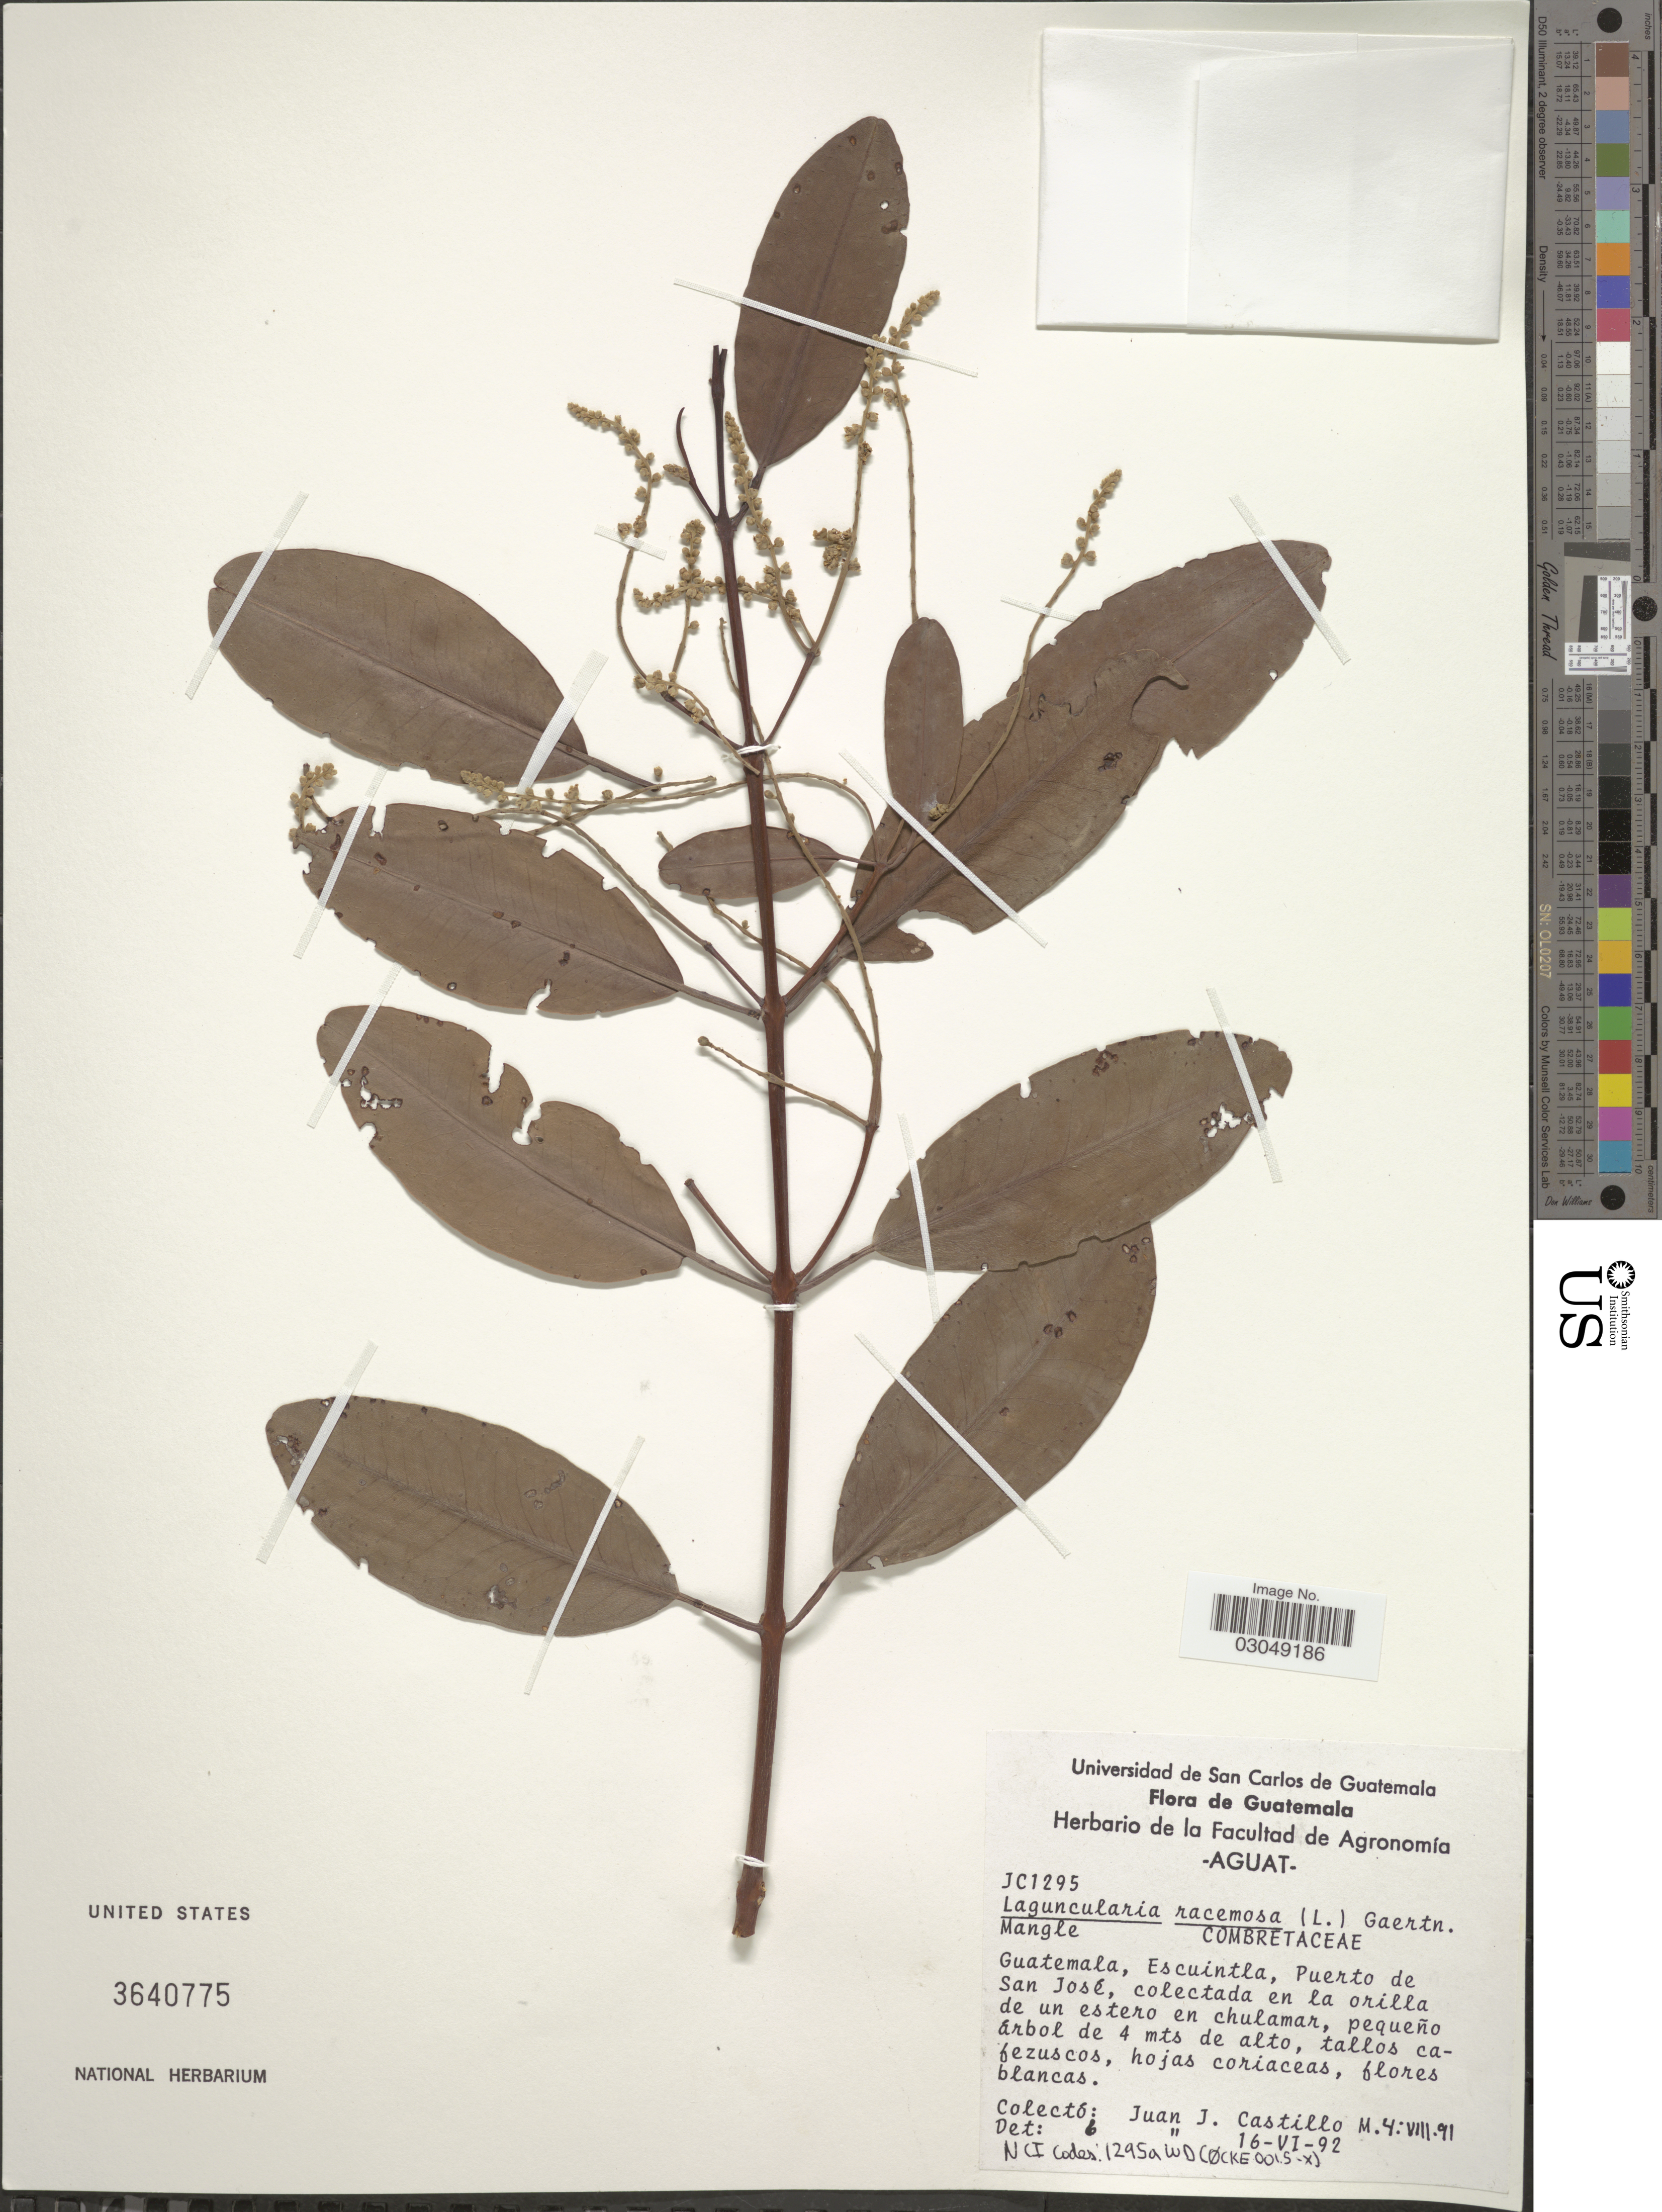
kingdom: Plantae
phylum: Tracheophyta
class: Magnoliopsida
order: Myrtales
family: Combretaceae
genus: Laguncularia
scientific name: Laguncularia racemosa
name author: (L.) C.F. Gaertn.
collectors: J. Castillo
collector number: JC1295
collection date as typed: Transcribed d/m/y: 4/8/91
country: Guatemala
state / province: Escuintla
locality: Puerto de San José, colectada en la orilla de un estero en chulamar.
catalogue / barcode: US 3640775